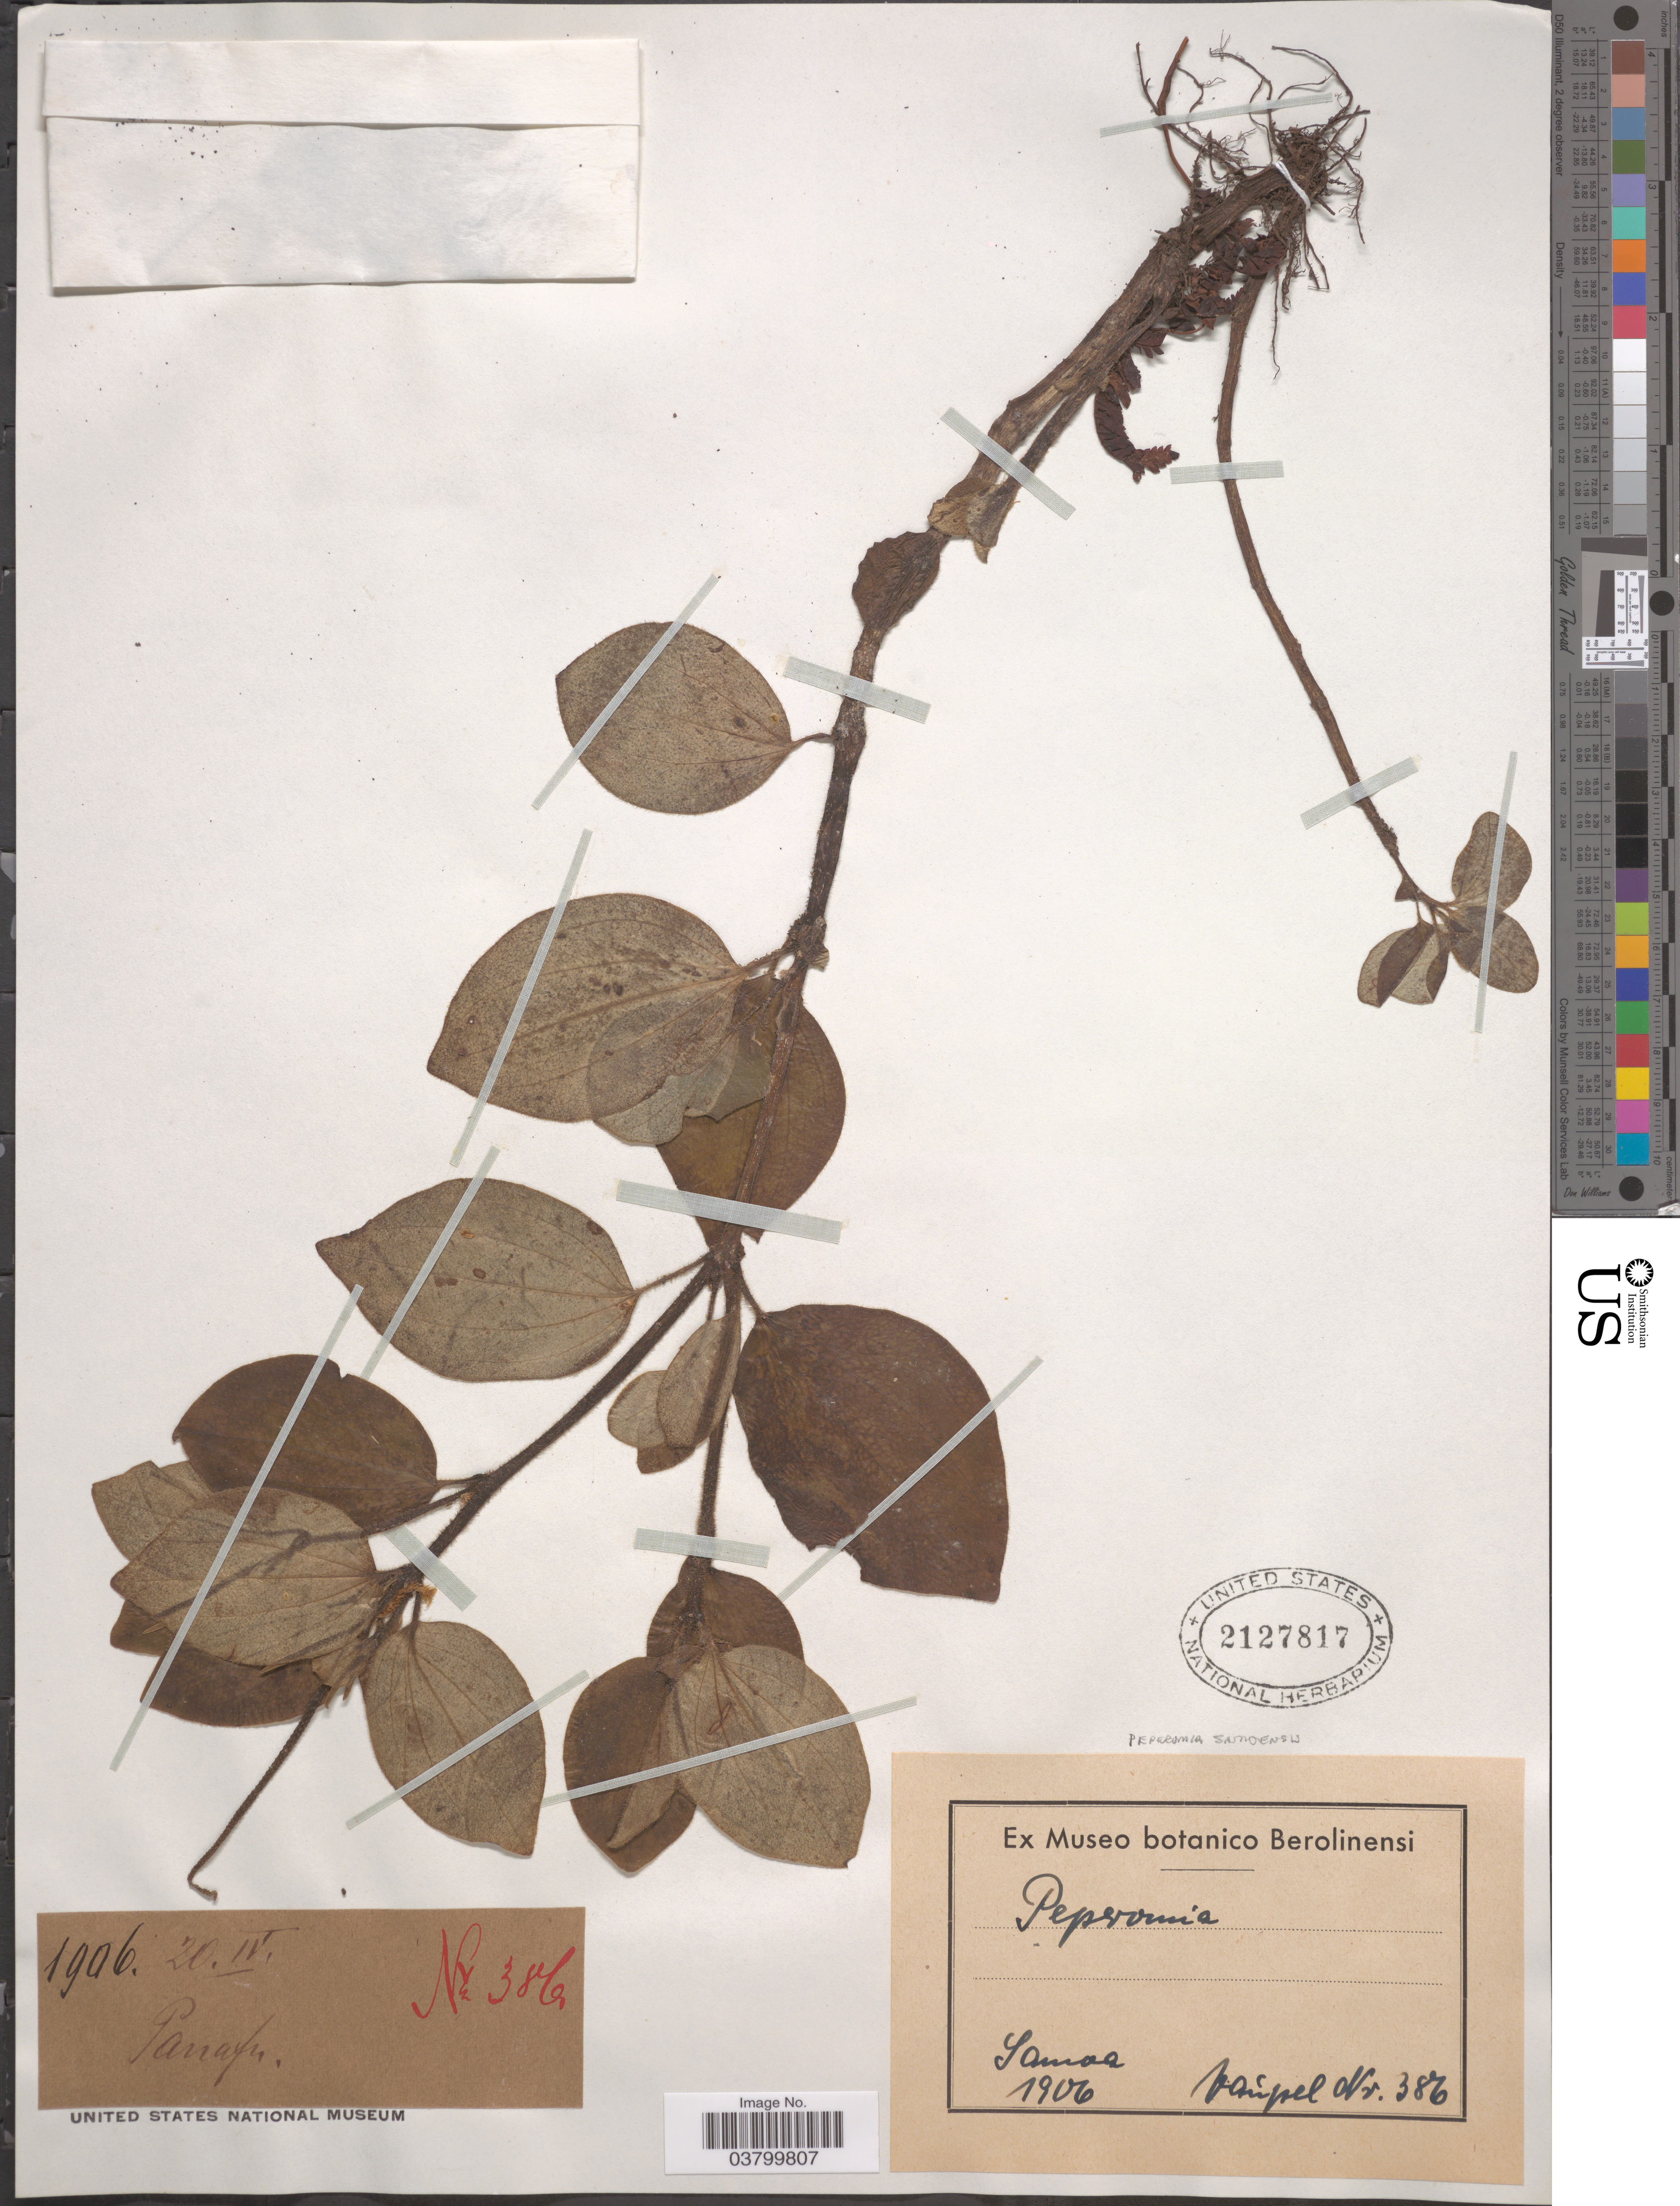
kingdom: Plantae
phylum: Tracheophyta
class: Magnoliopsida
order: Piperales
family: Piperaceae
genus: Peperomia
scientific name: Peperomia samoensis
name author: Warb.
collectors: Vaupel, --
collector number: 386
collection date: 1906-04-20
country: Samoa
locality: Samoa. Panafu.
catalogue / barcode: US 2127817